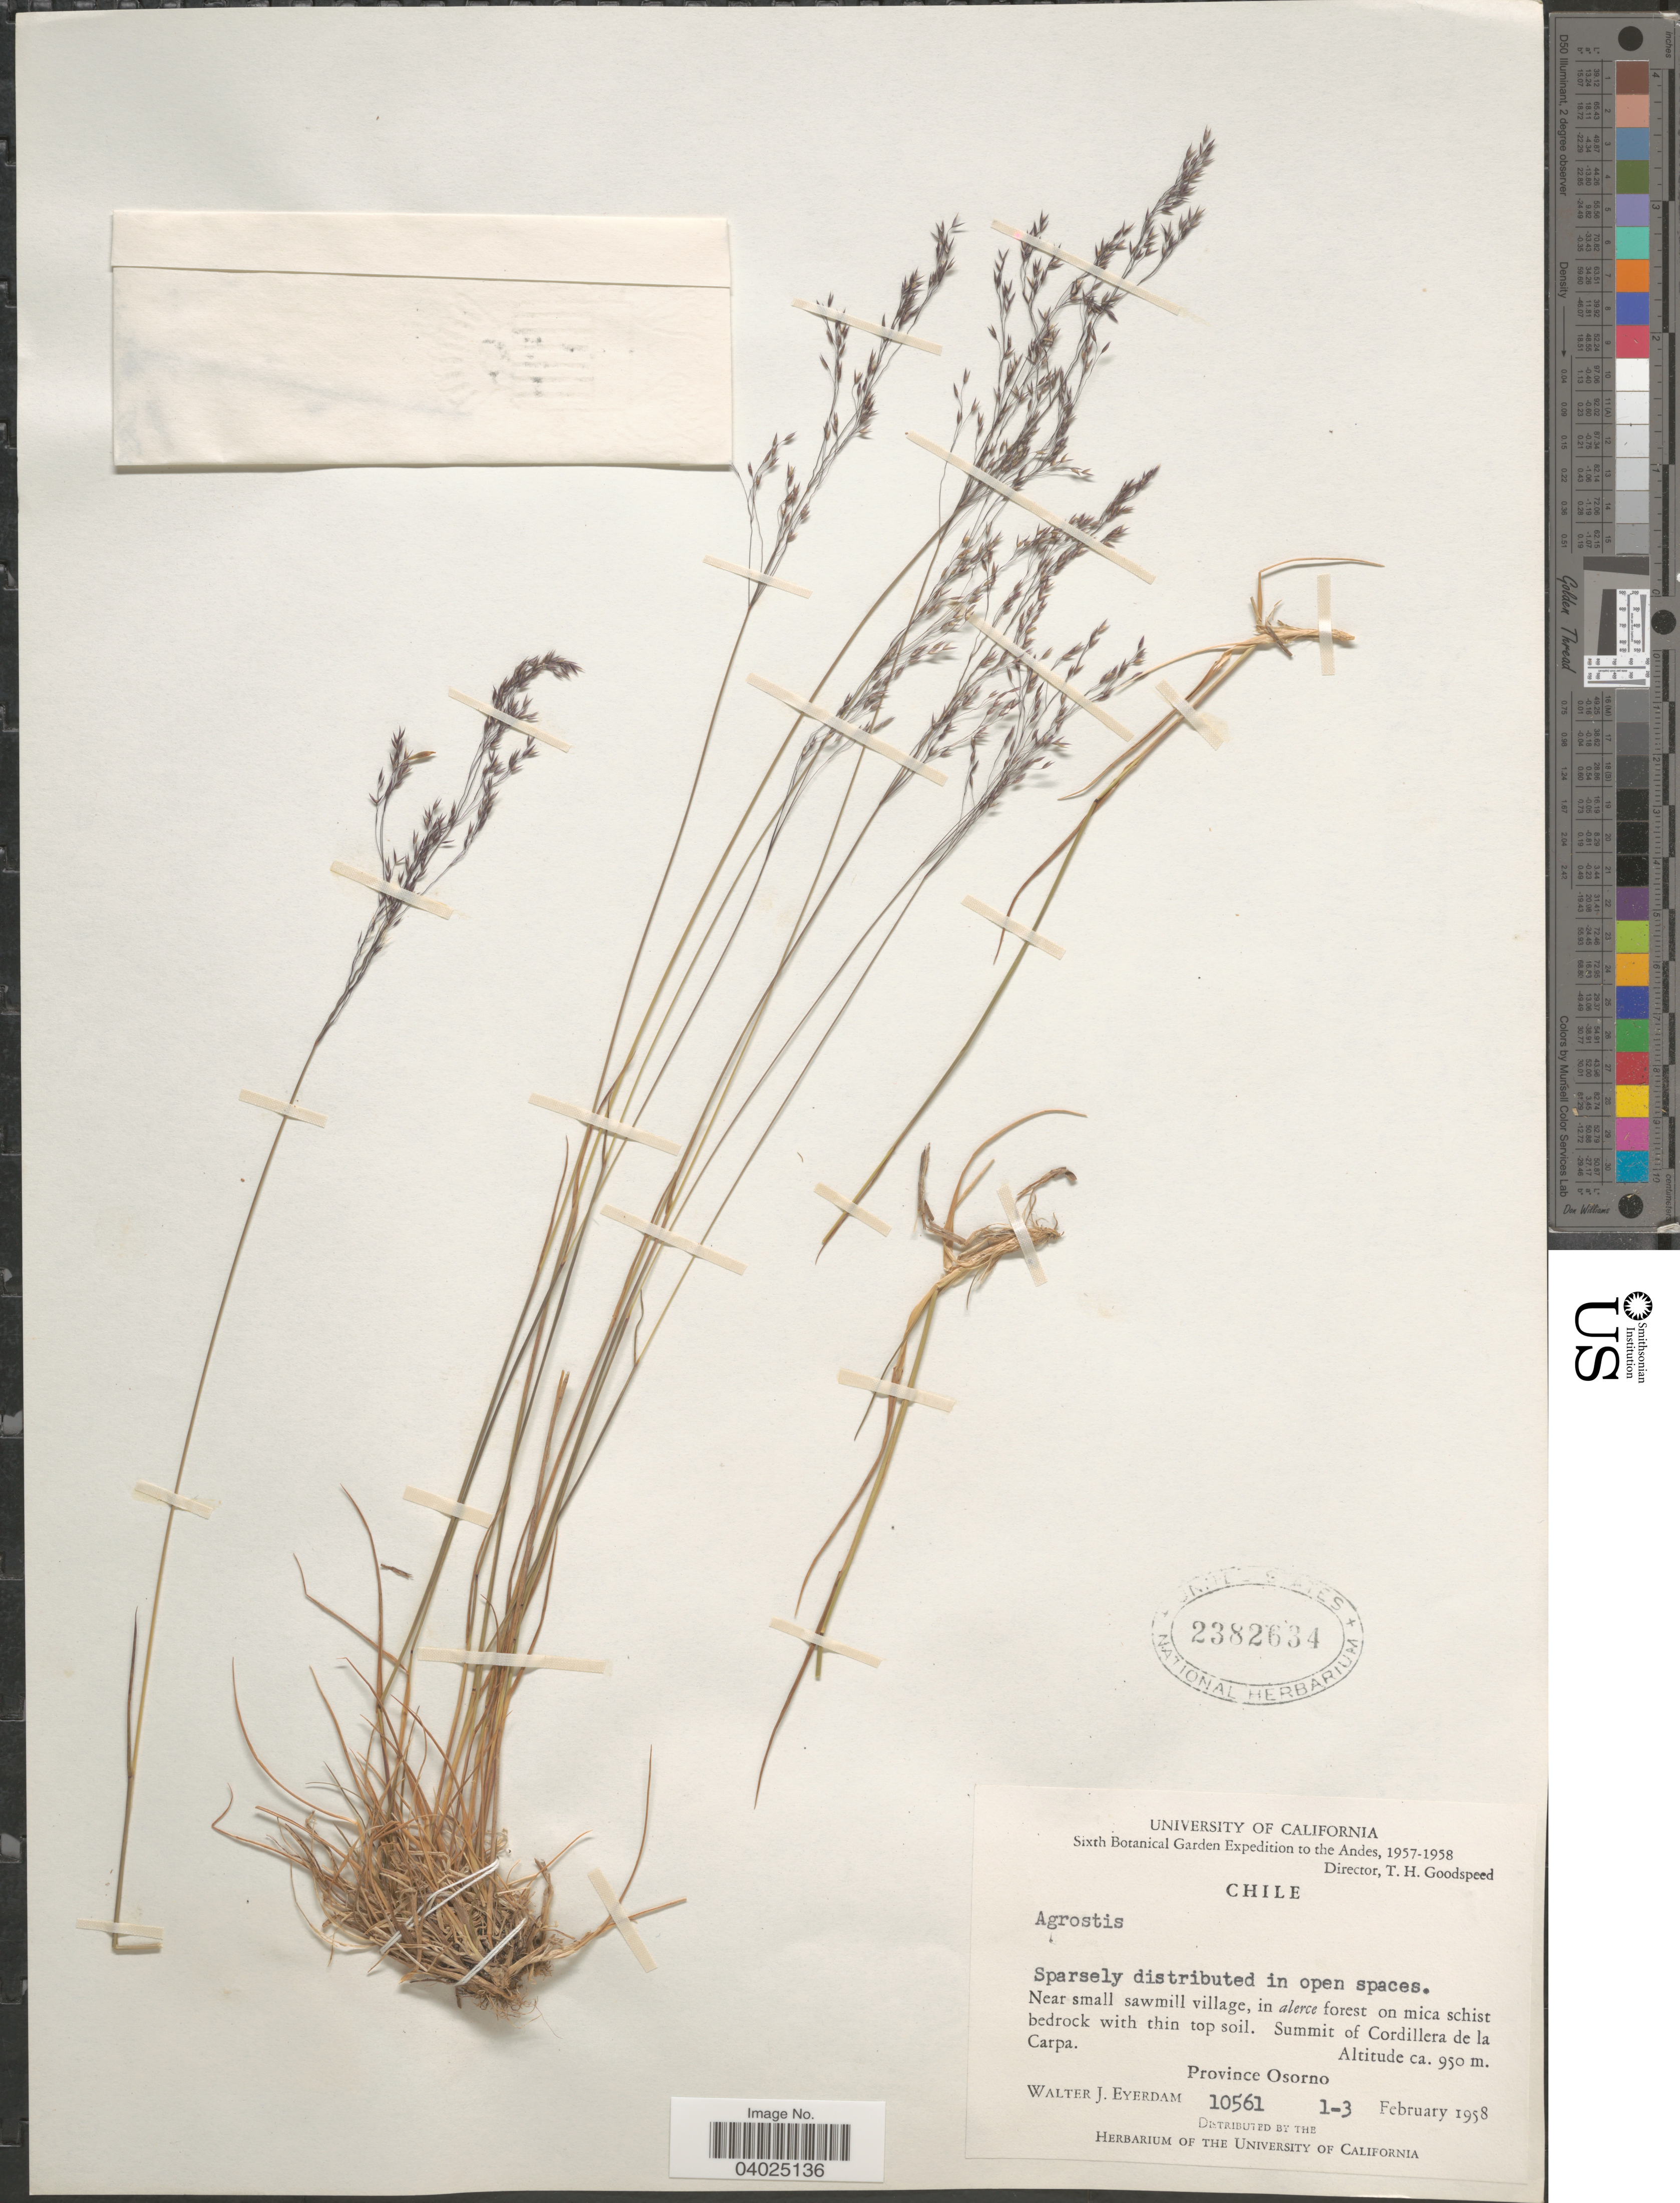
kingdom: Plantae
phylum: Tracheophyta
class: Liliopsida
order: Poales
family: Poaceae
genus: Agrostis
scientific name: Agrostis sp.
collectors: W. J. Eyerdam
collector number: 10561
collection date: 1958-02-01/1958-02-03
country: Chile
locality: The Andes. Summit of Cordillera de la Carpa. Province Osorno.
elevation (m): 950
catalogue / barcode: US 2382634